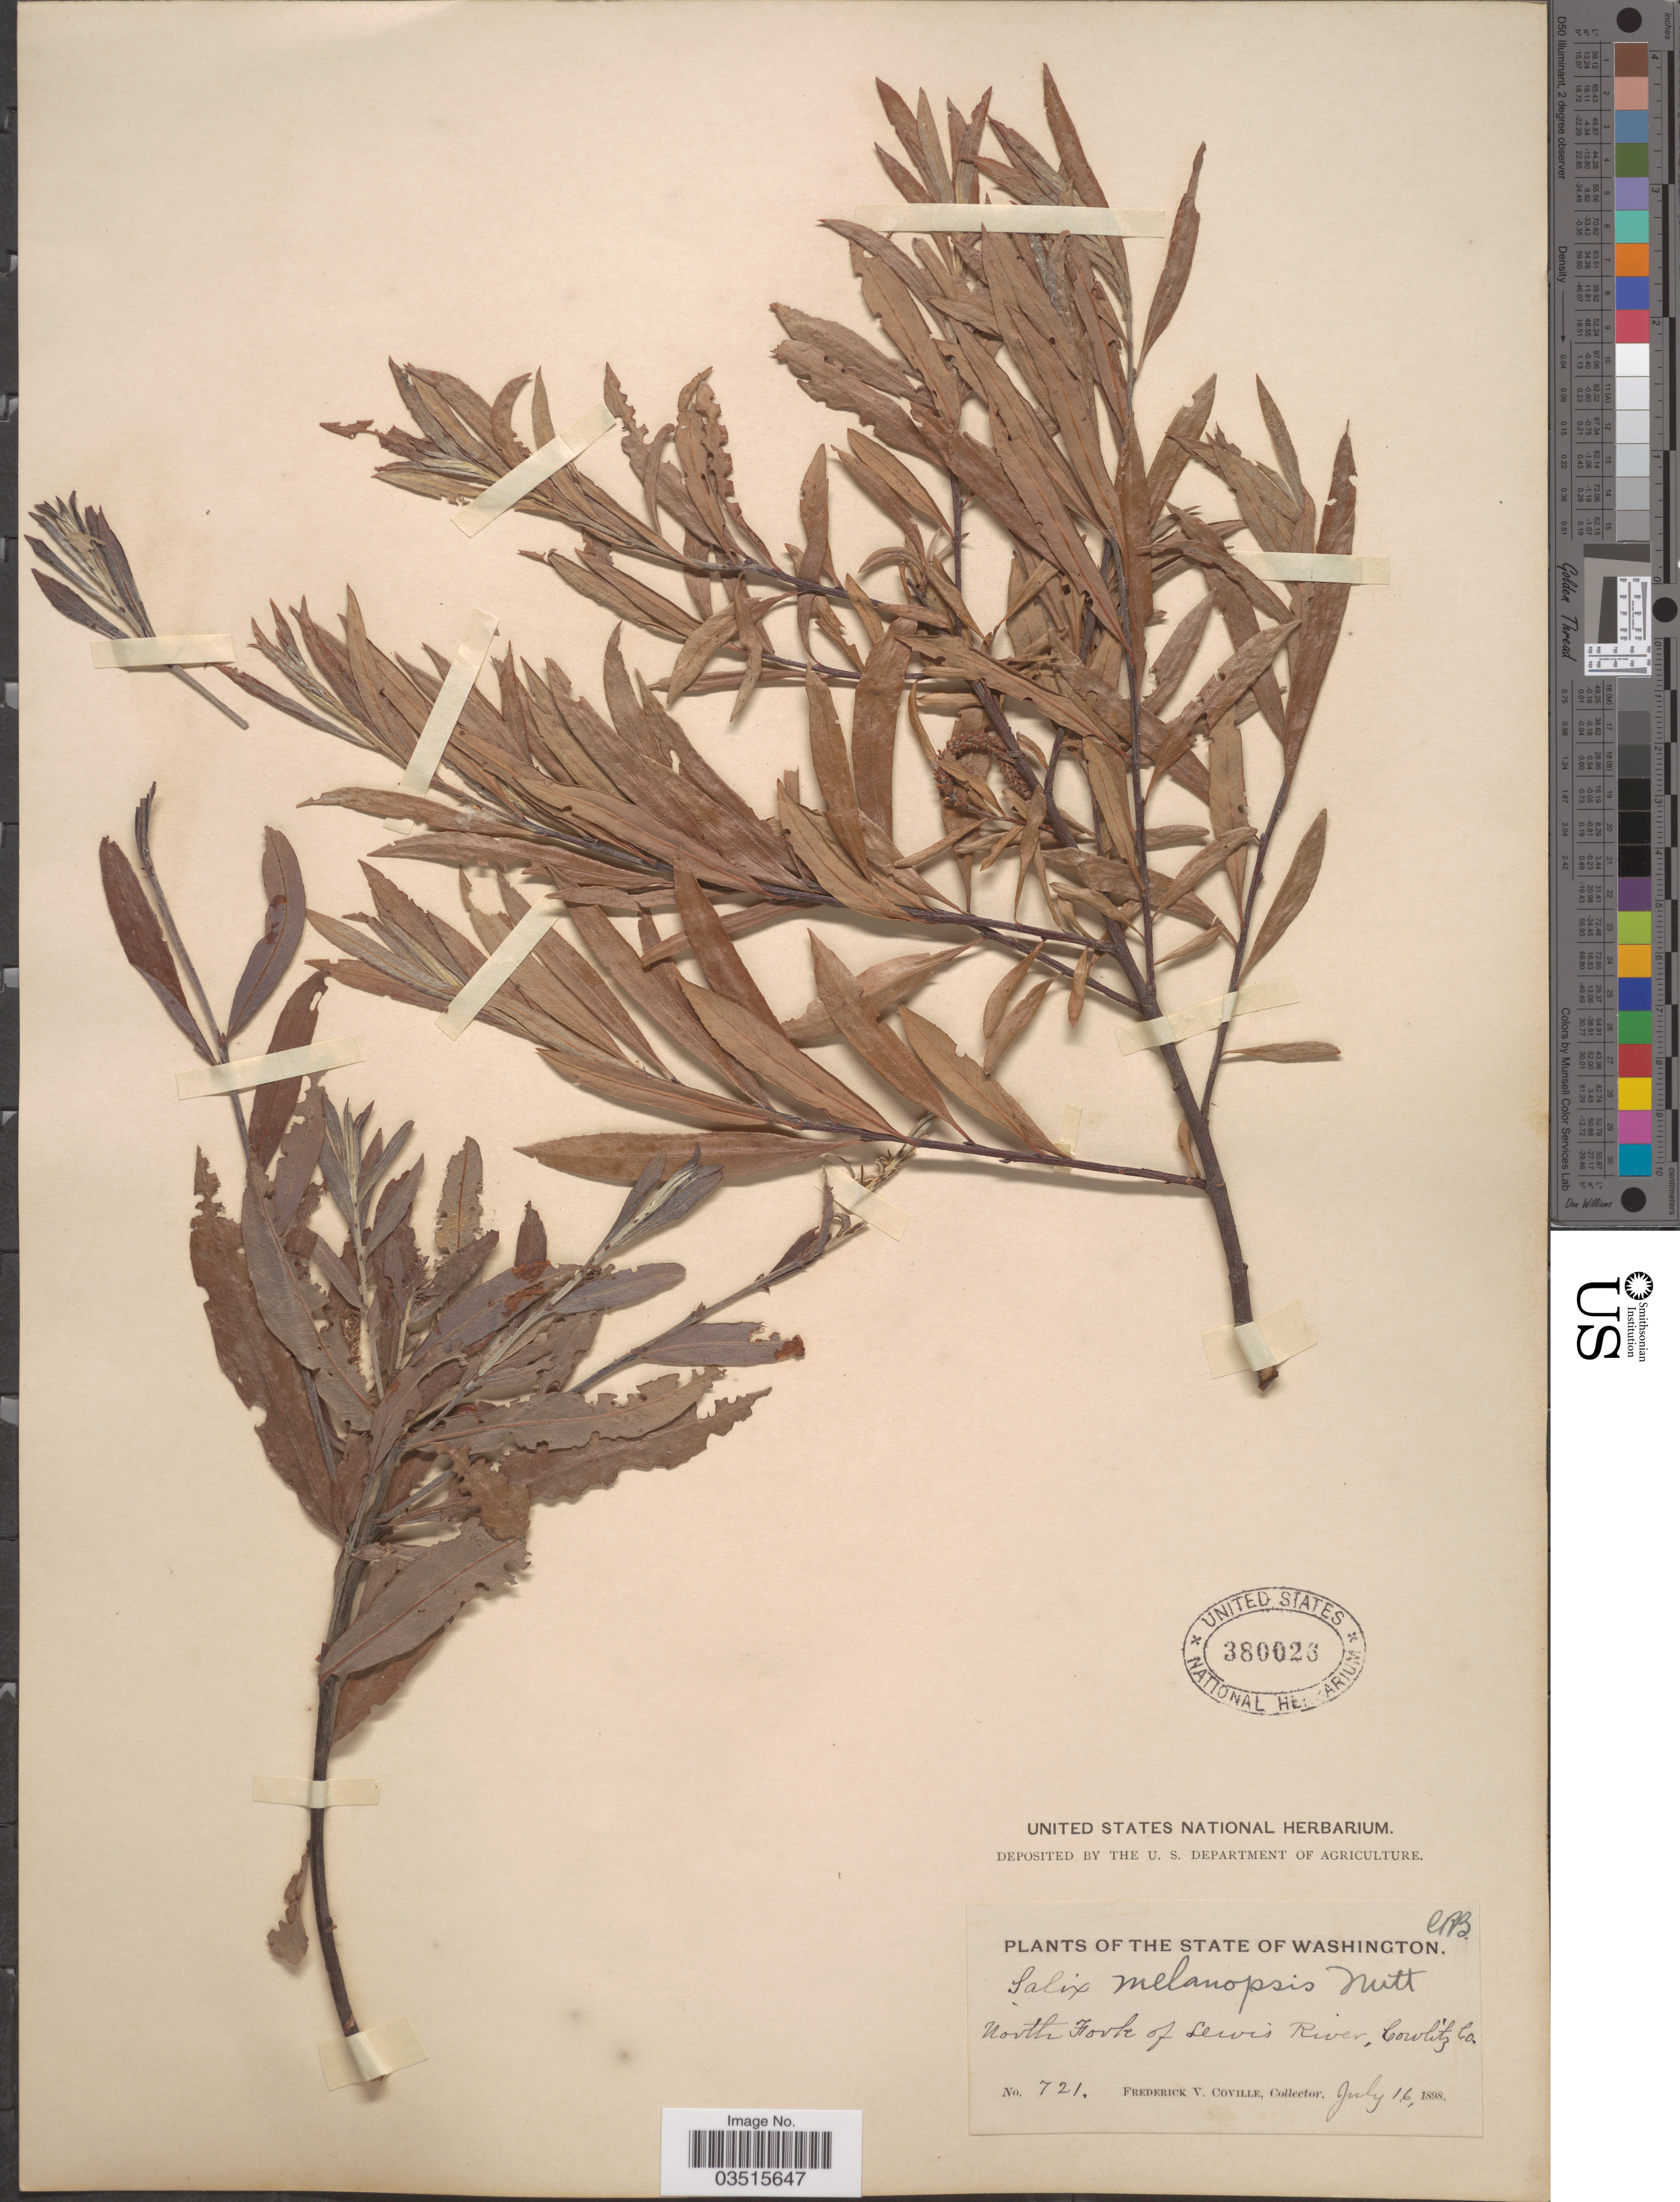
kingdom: Plantae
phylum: Tracheophyta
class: Magnoliopsida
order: Malpighiales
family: Salicaceae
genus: Salix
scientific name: Salix melanopsis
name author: Nutt.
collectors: F. V. Coville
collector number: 721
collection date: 1898-07-16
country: United States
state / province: Washington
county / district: Cowlitz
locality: North Fork of Lewis River, Cowlitz Co.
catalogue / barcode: US 380026